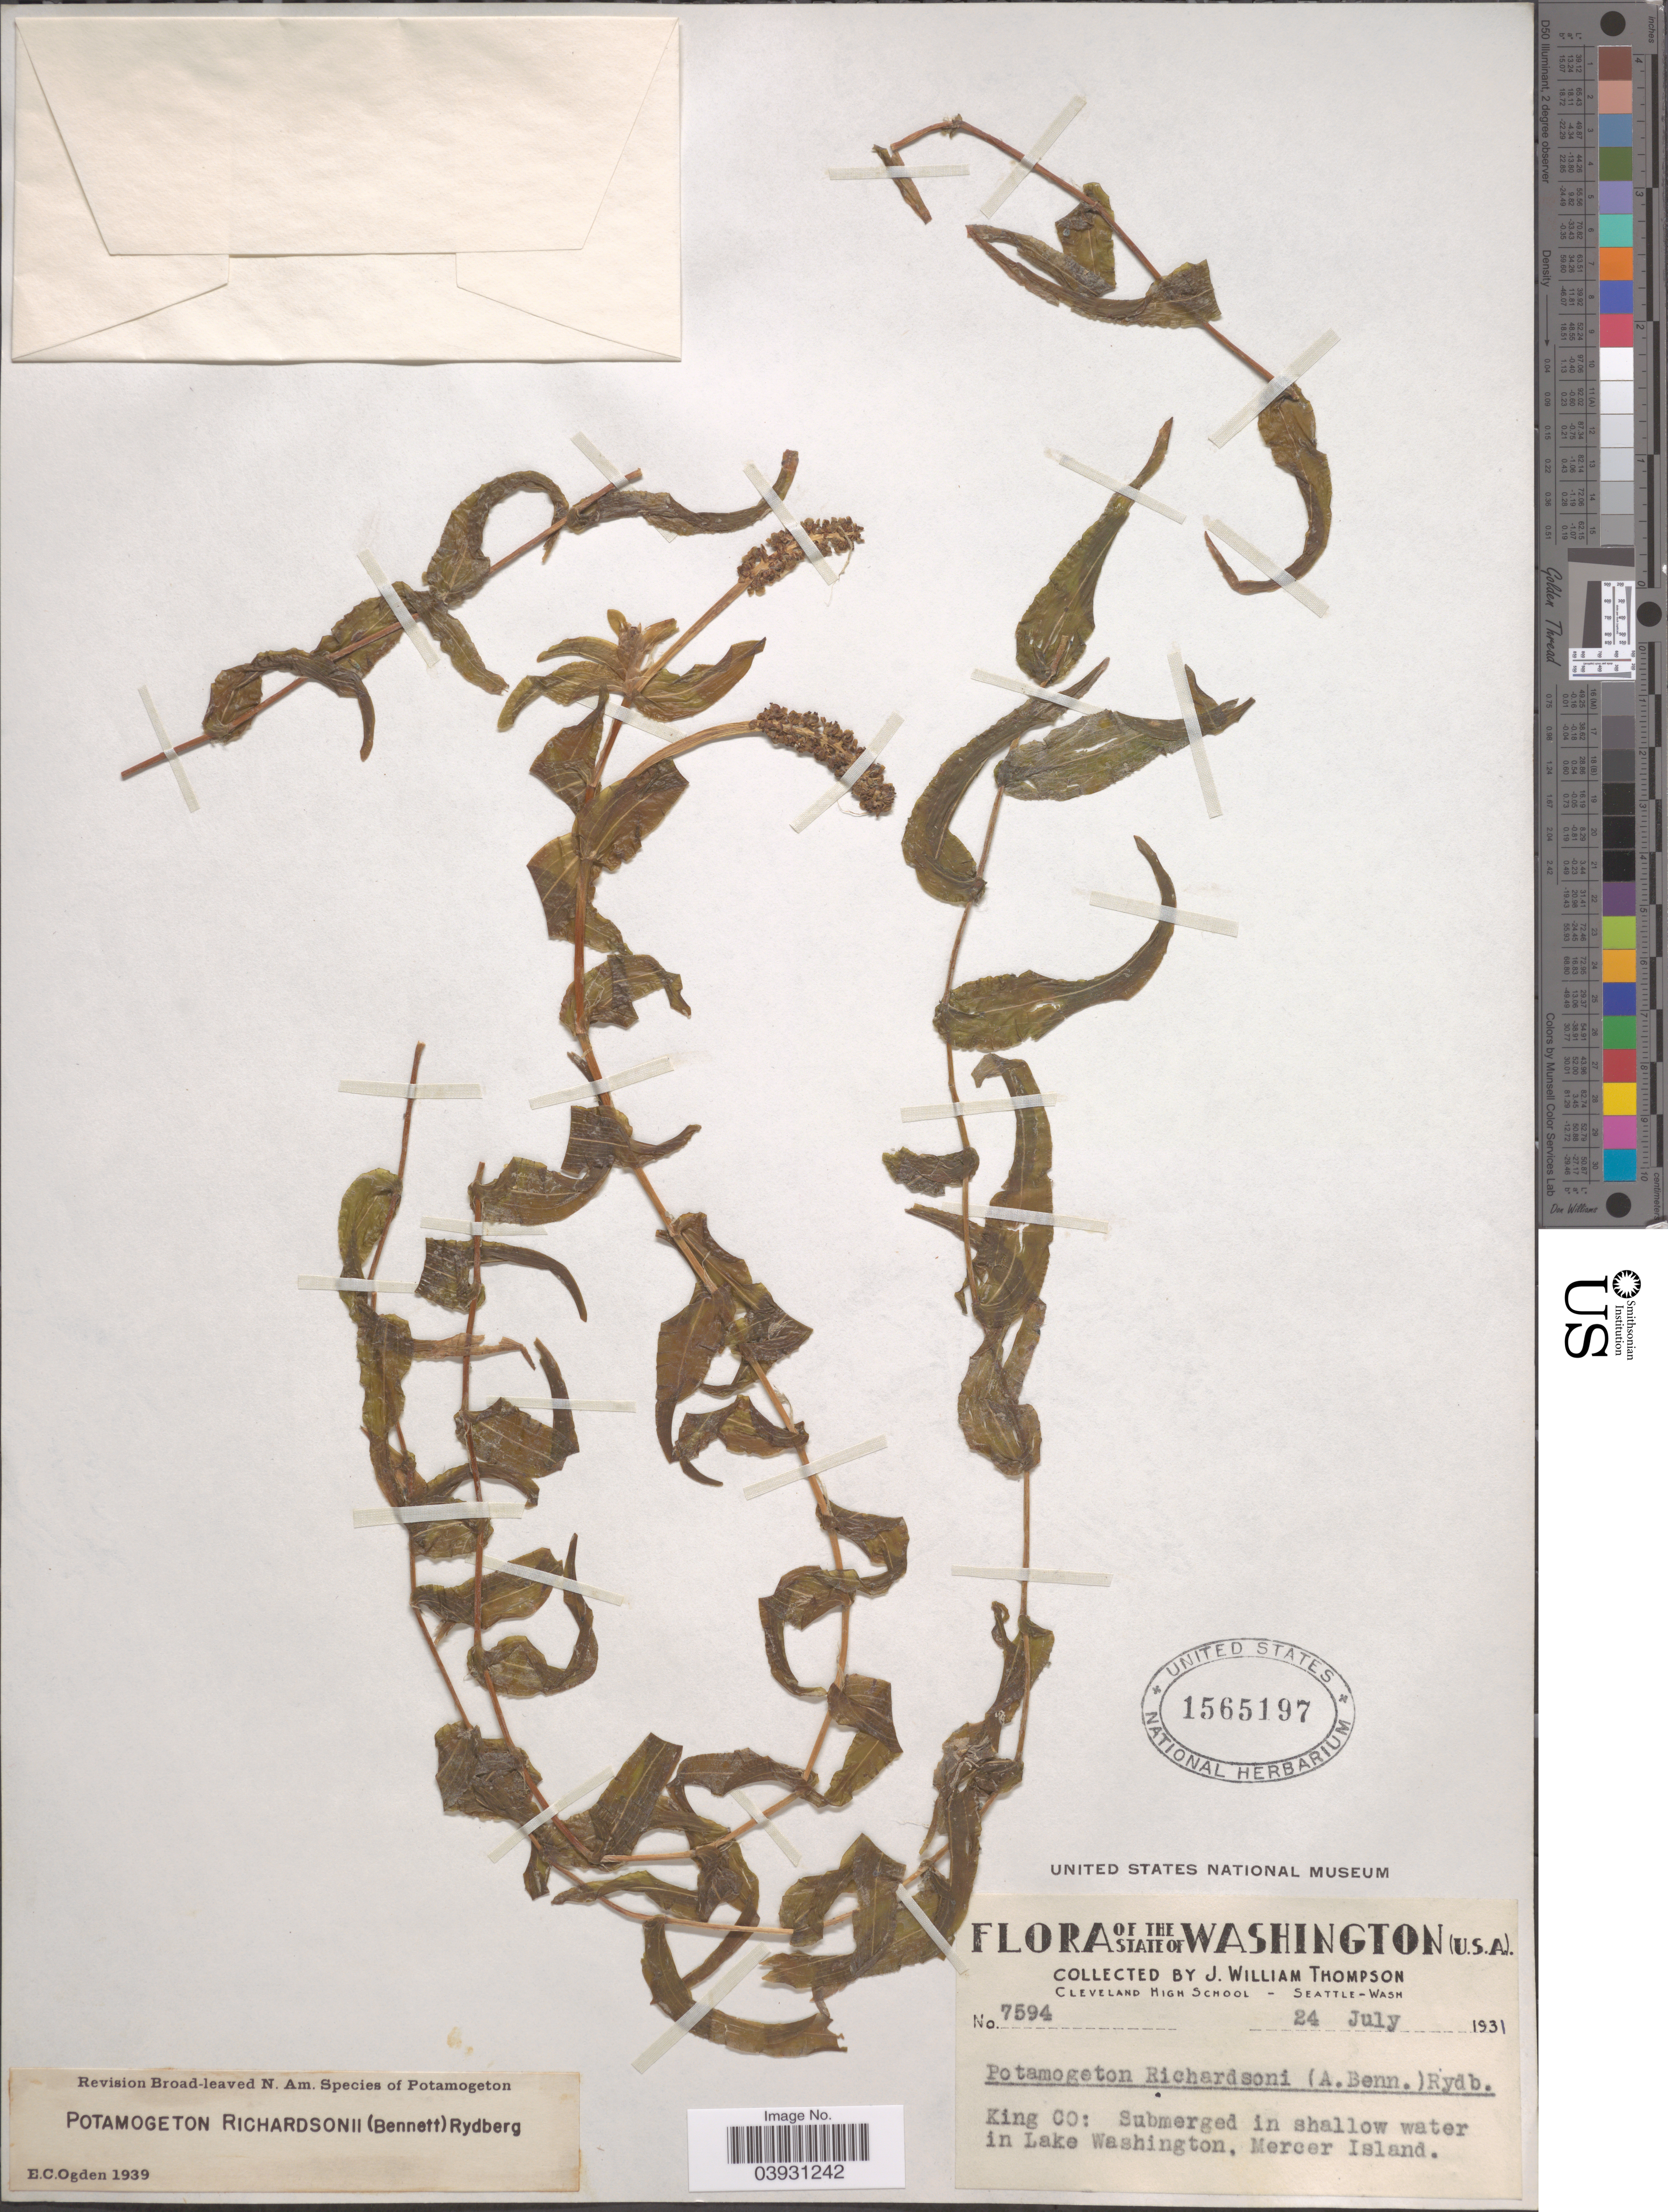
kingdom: Plantae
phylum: Tracheophyta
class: Liliopsida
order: Alismatales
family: Potamogetonaceae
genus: Potamogeton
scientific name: Potamogeton richardsonii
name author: (A.W. Benn.) Rydb.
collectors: J. W. Thompson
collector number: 7594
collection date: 1931-07-24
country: United States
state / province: Washington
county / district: King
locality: King Co: Submerged in shallow water in Lake Washington, Mercer Island.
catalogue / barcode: US 1565197